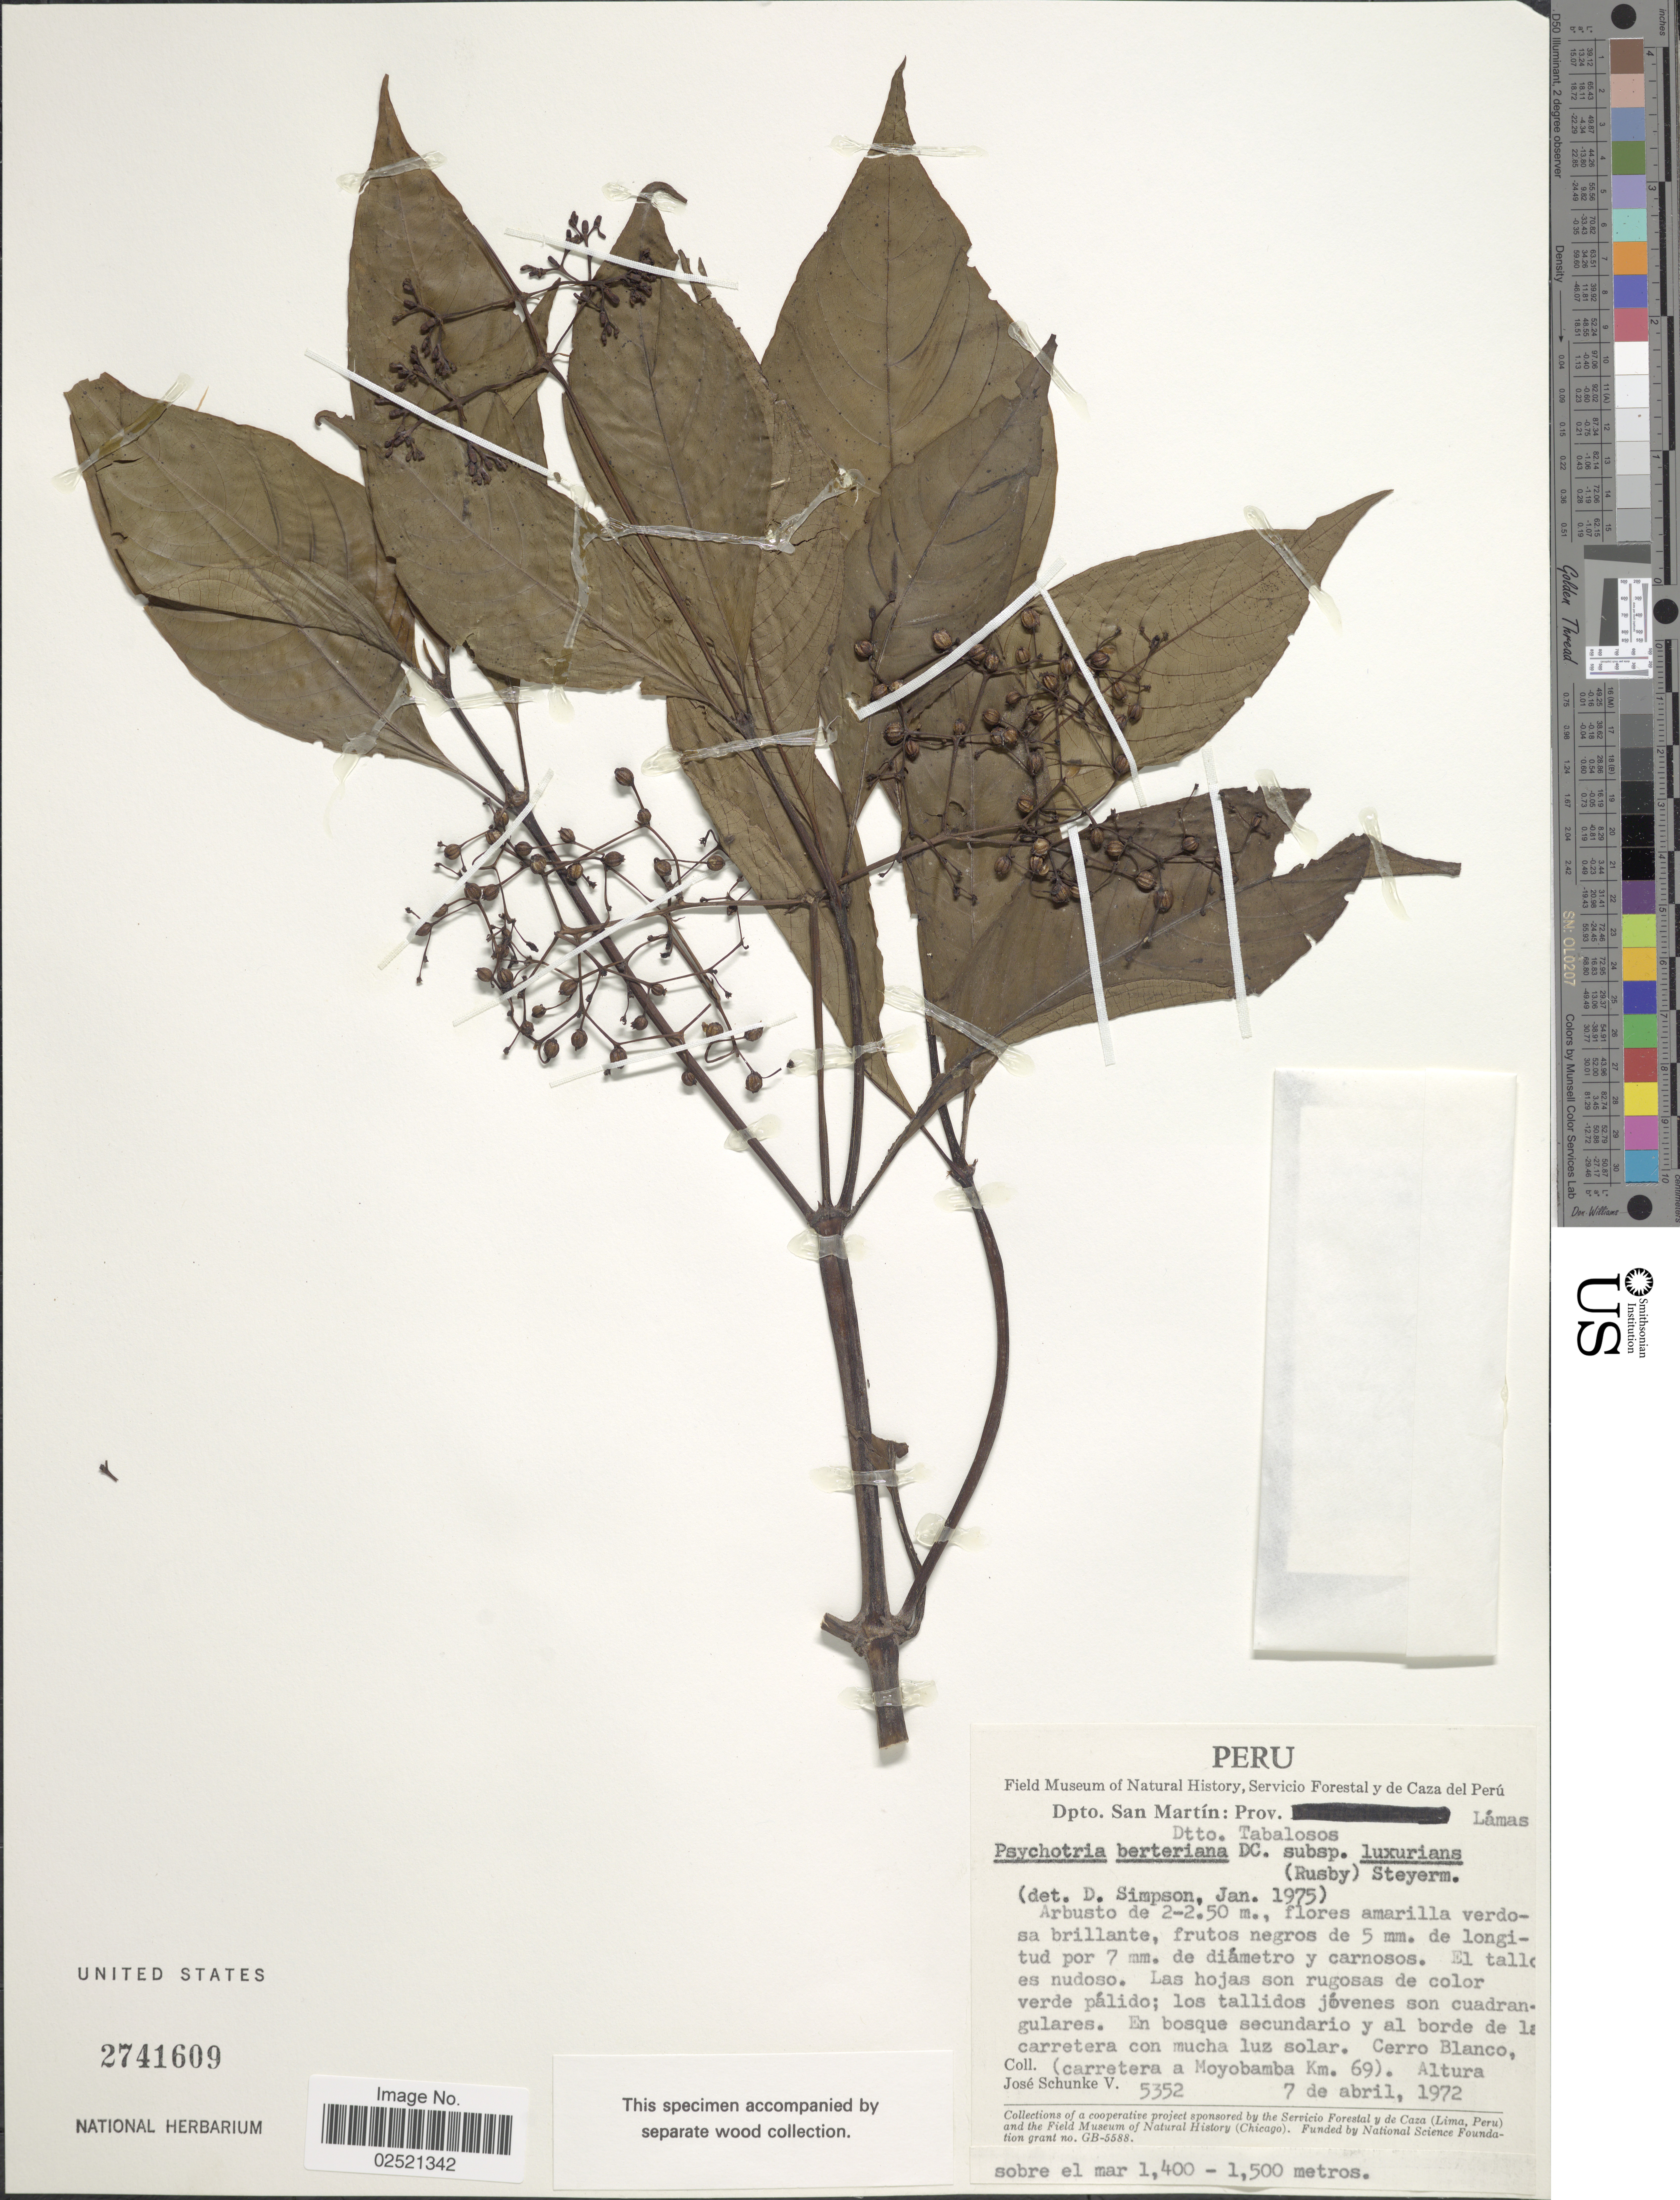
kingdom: Plantae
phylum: Tracheophyta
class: Magnoliopsida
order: Gentianales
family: Rubiaceae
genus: Psychotria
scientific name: Psychotria luxurians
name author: Rusby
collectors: J. Schunke Vigo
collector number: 5352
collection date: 1972-04-07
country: Peru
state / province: San Martín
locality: En bosque secundario y al borde de la carretera con mucha luz solar, Cerro Blanco, (carretera a Moyobamba Km. 69), Dtto. Tabalosos, Prov. Lamas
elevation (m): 1400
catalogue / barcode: US 2741609